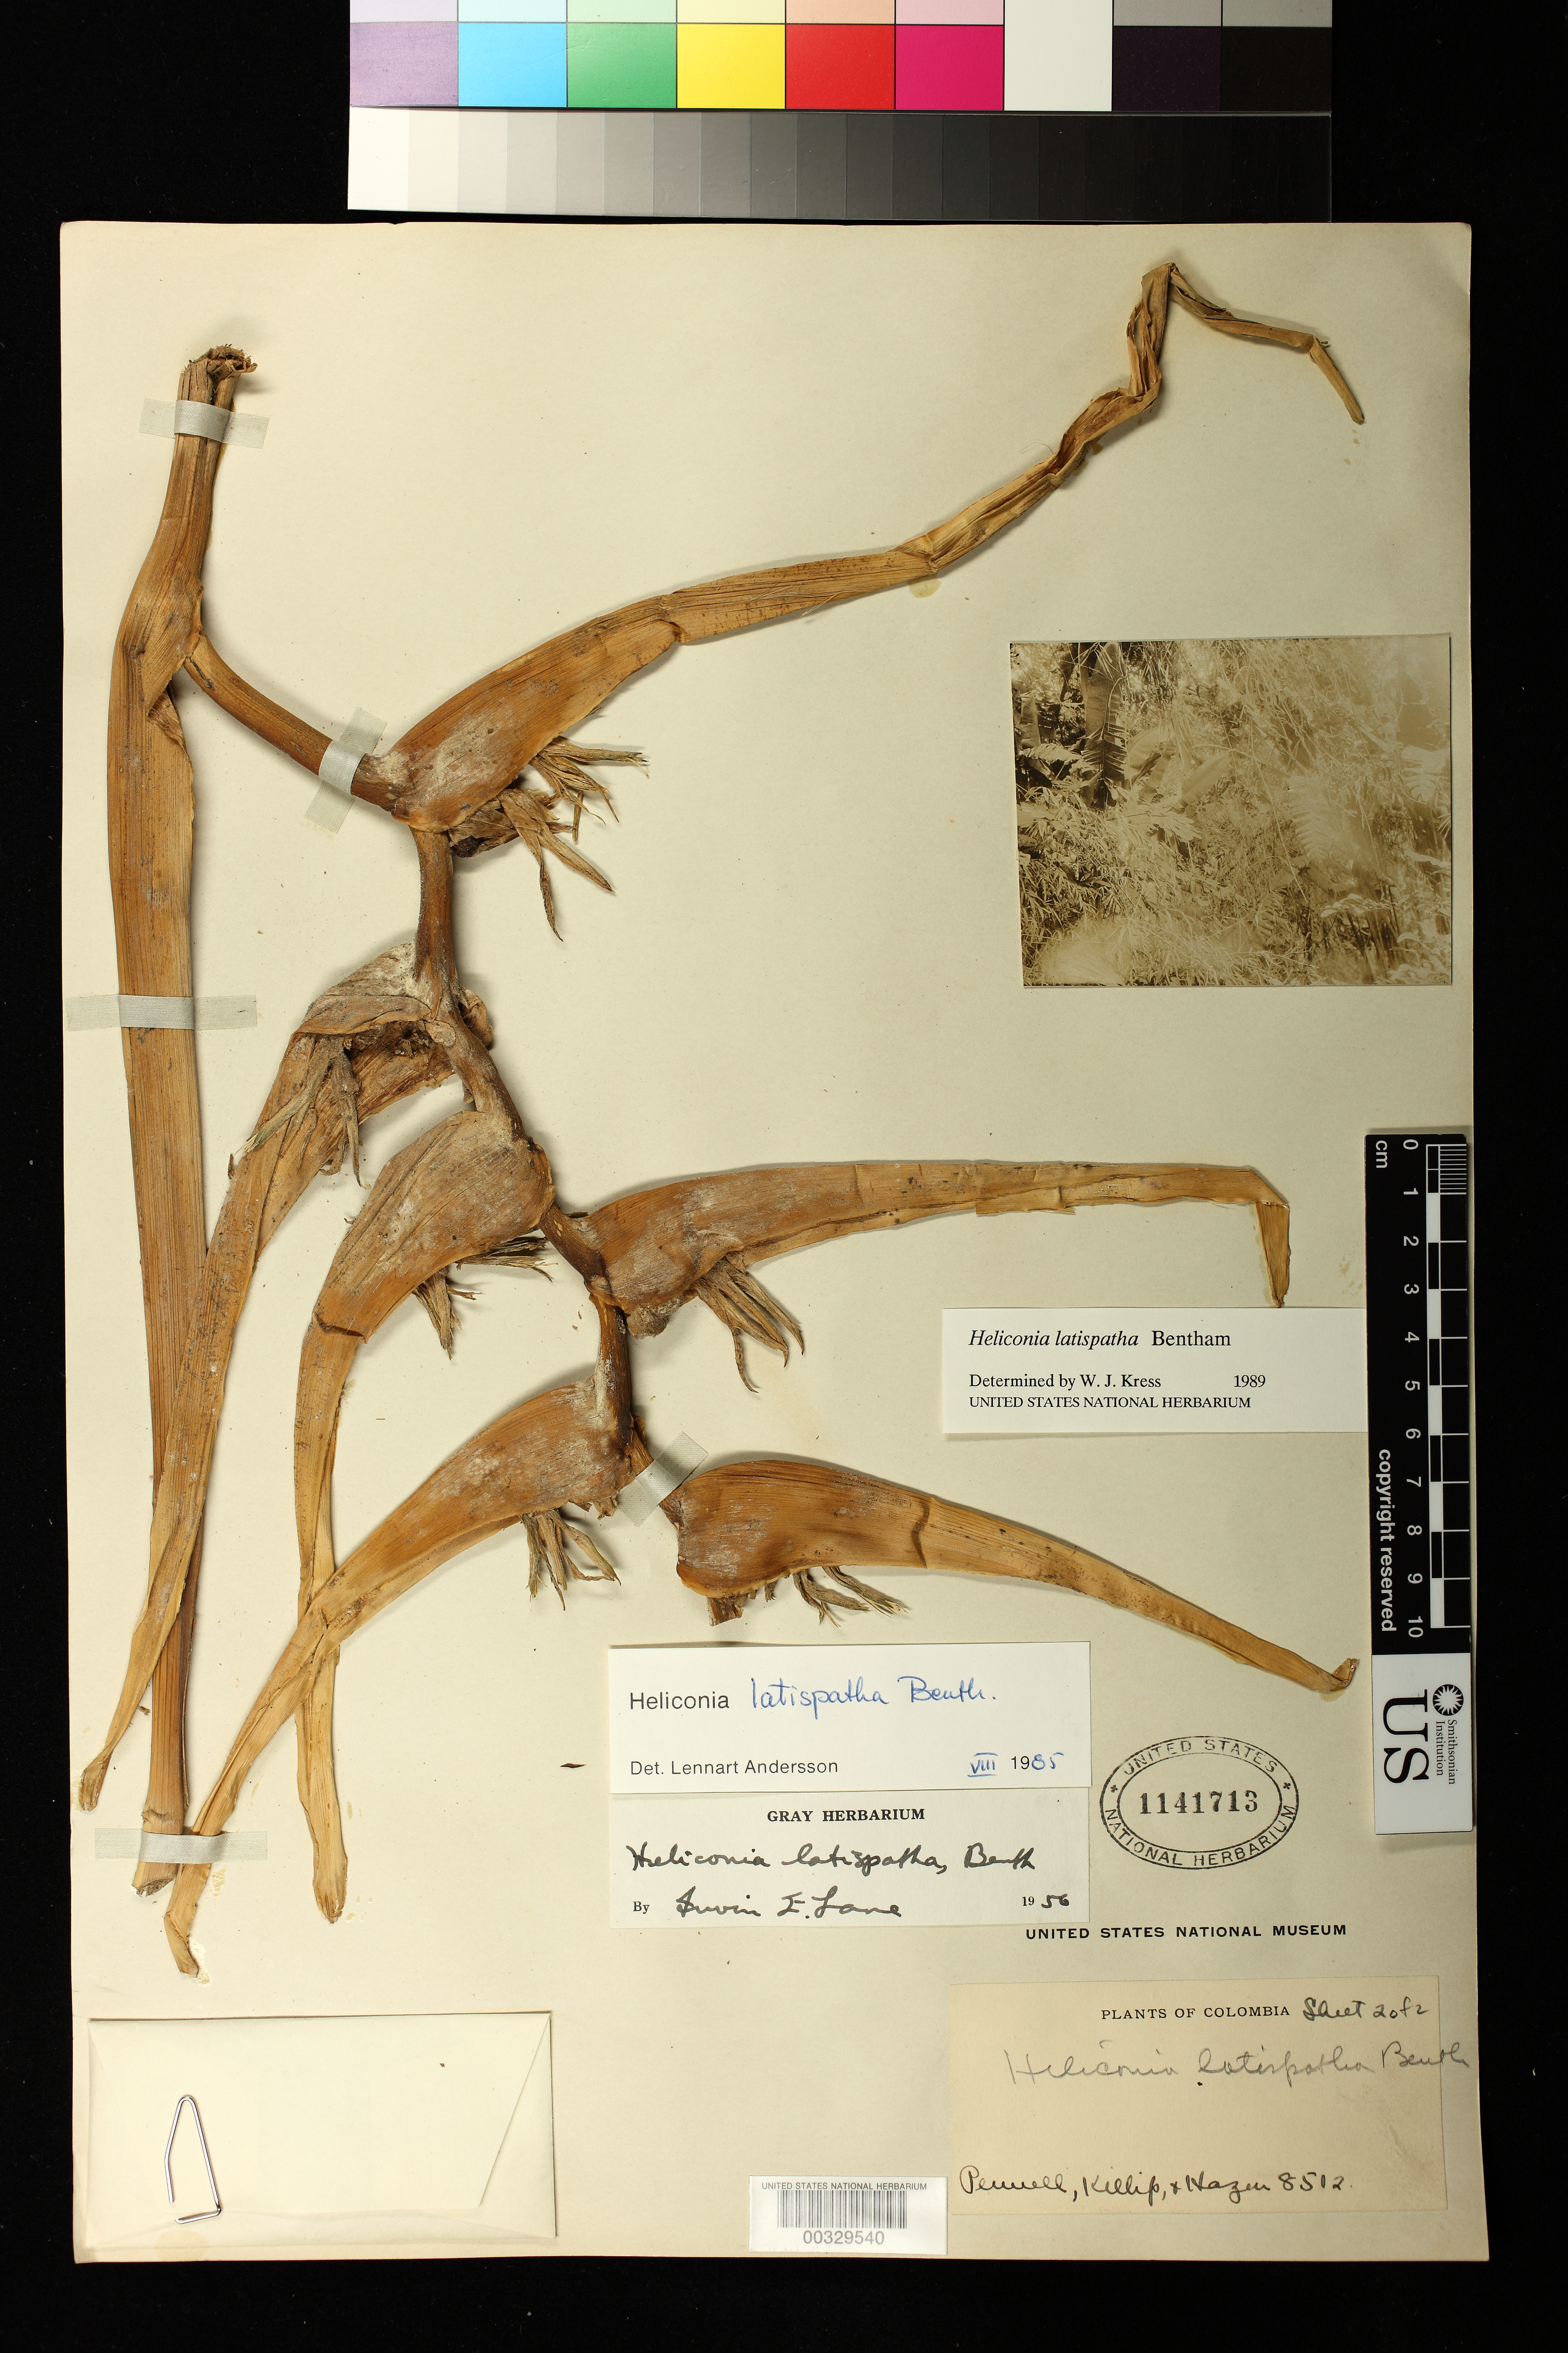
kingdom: Plantae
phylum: Tracheophyta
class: Liliopsida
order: Zingiberales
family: Heliconiaceae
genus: Heliconia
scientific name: Heliconia latispatha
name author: Benth.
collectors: F. W. Pennell, E. P. Killip & T. E. Hazen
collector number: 8512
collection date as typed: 22 Jul 1922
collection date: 1922-07-22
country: Colombia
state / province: Valle del Cauca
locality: Cuchilla, E of Zarzal, Cauca Valley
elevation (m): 1200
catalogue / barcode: US 1141713